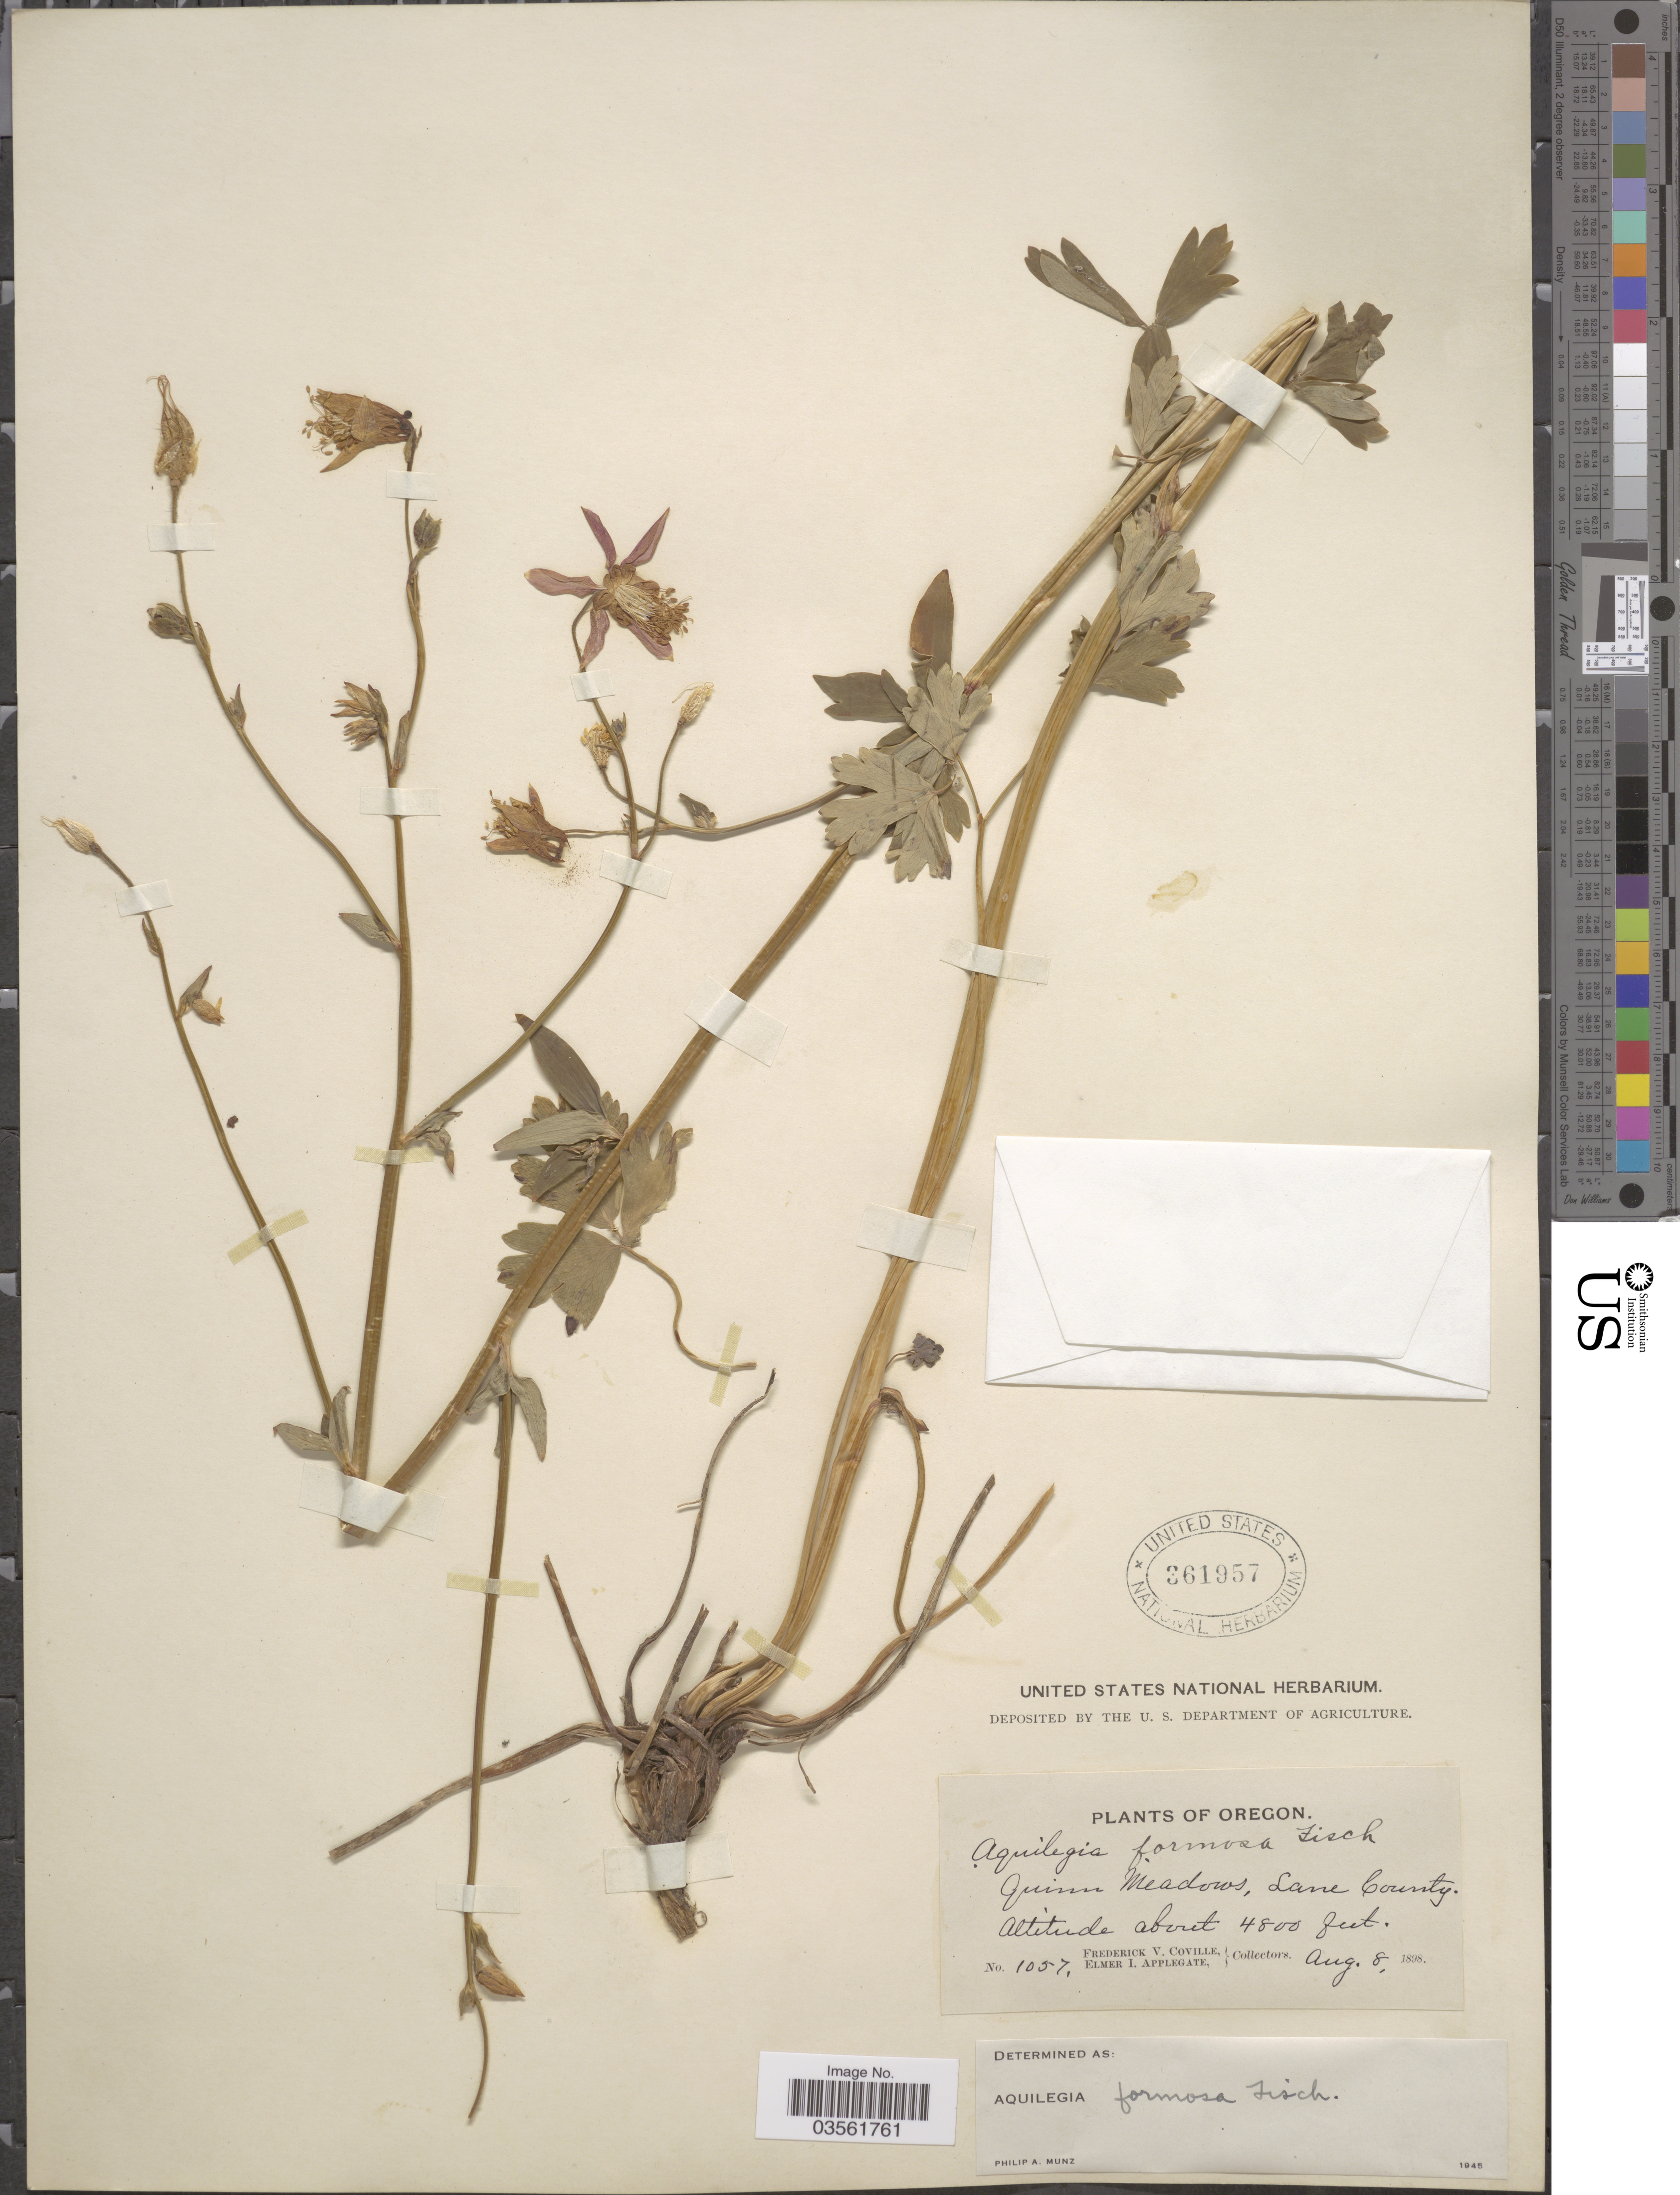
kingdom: Plantae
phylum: Tracheophyta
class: Magnoliopsida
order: Ranunculales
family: Ranunculaceae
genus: Aquilegia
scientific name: Aquilegia formosa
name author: Fisch. ex DC.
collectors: F. V. Coville & E. I. Applegate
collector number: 1057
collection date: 1898-08-08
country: United States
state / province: Oregon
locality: Quinn Meadows, Lane County.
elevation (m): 1463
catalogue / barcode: US 361957